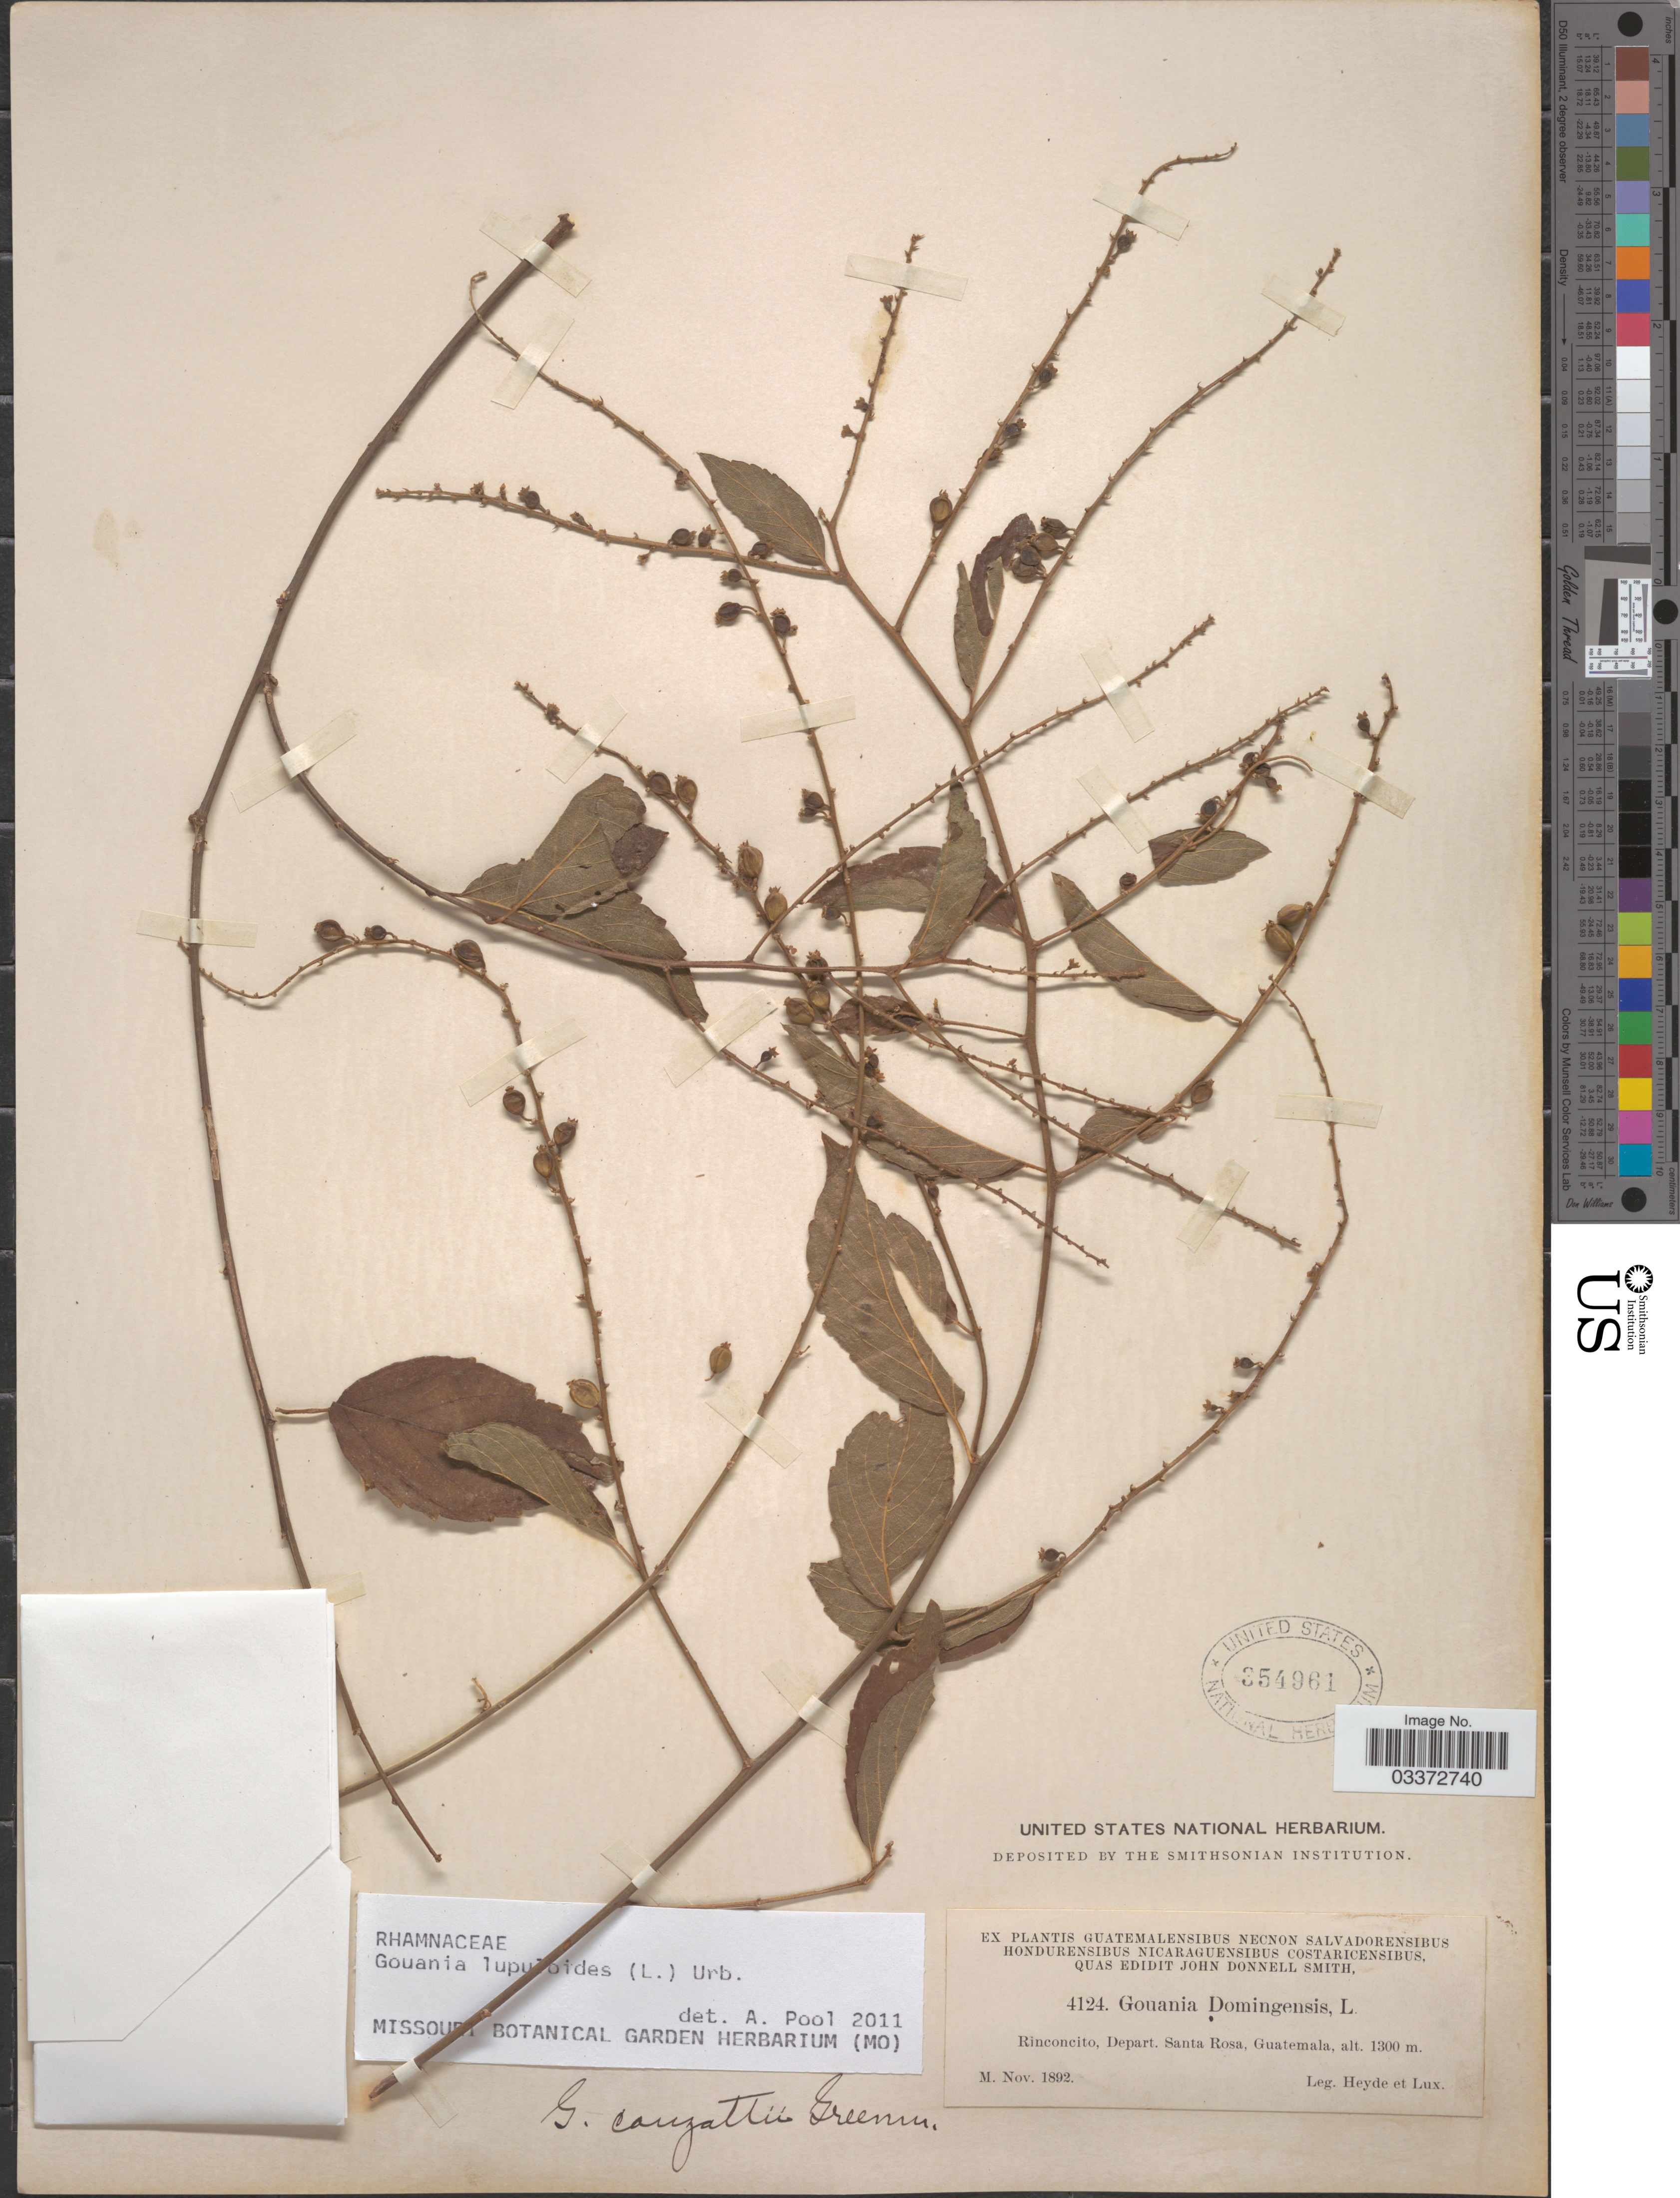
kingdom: Plantae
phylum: Tracheophyta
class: Magnoliopsida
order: Rosales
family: Rhamnaceae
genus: Gouania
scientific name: Gouania lupuloides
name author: (L.) Urb.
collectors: Heyde & Lux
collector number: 4124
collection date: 1892-11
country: Guatemala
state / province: Santa Rosa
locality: Rinconcito, Depart. Santa Rosa.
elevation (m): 1300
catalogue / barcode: US 354961